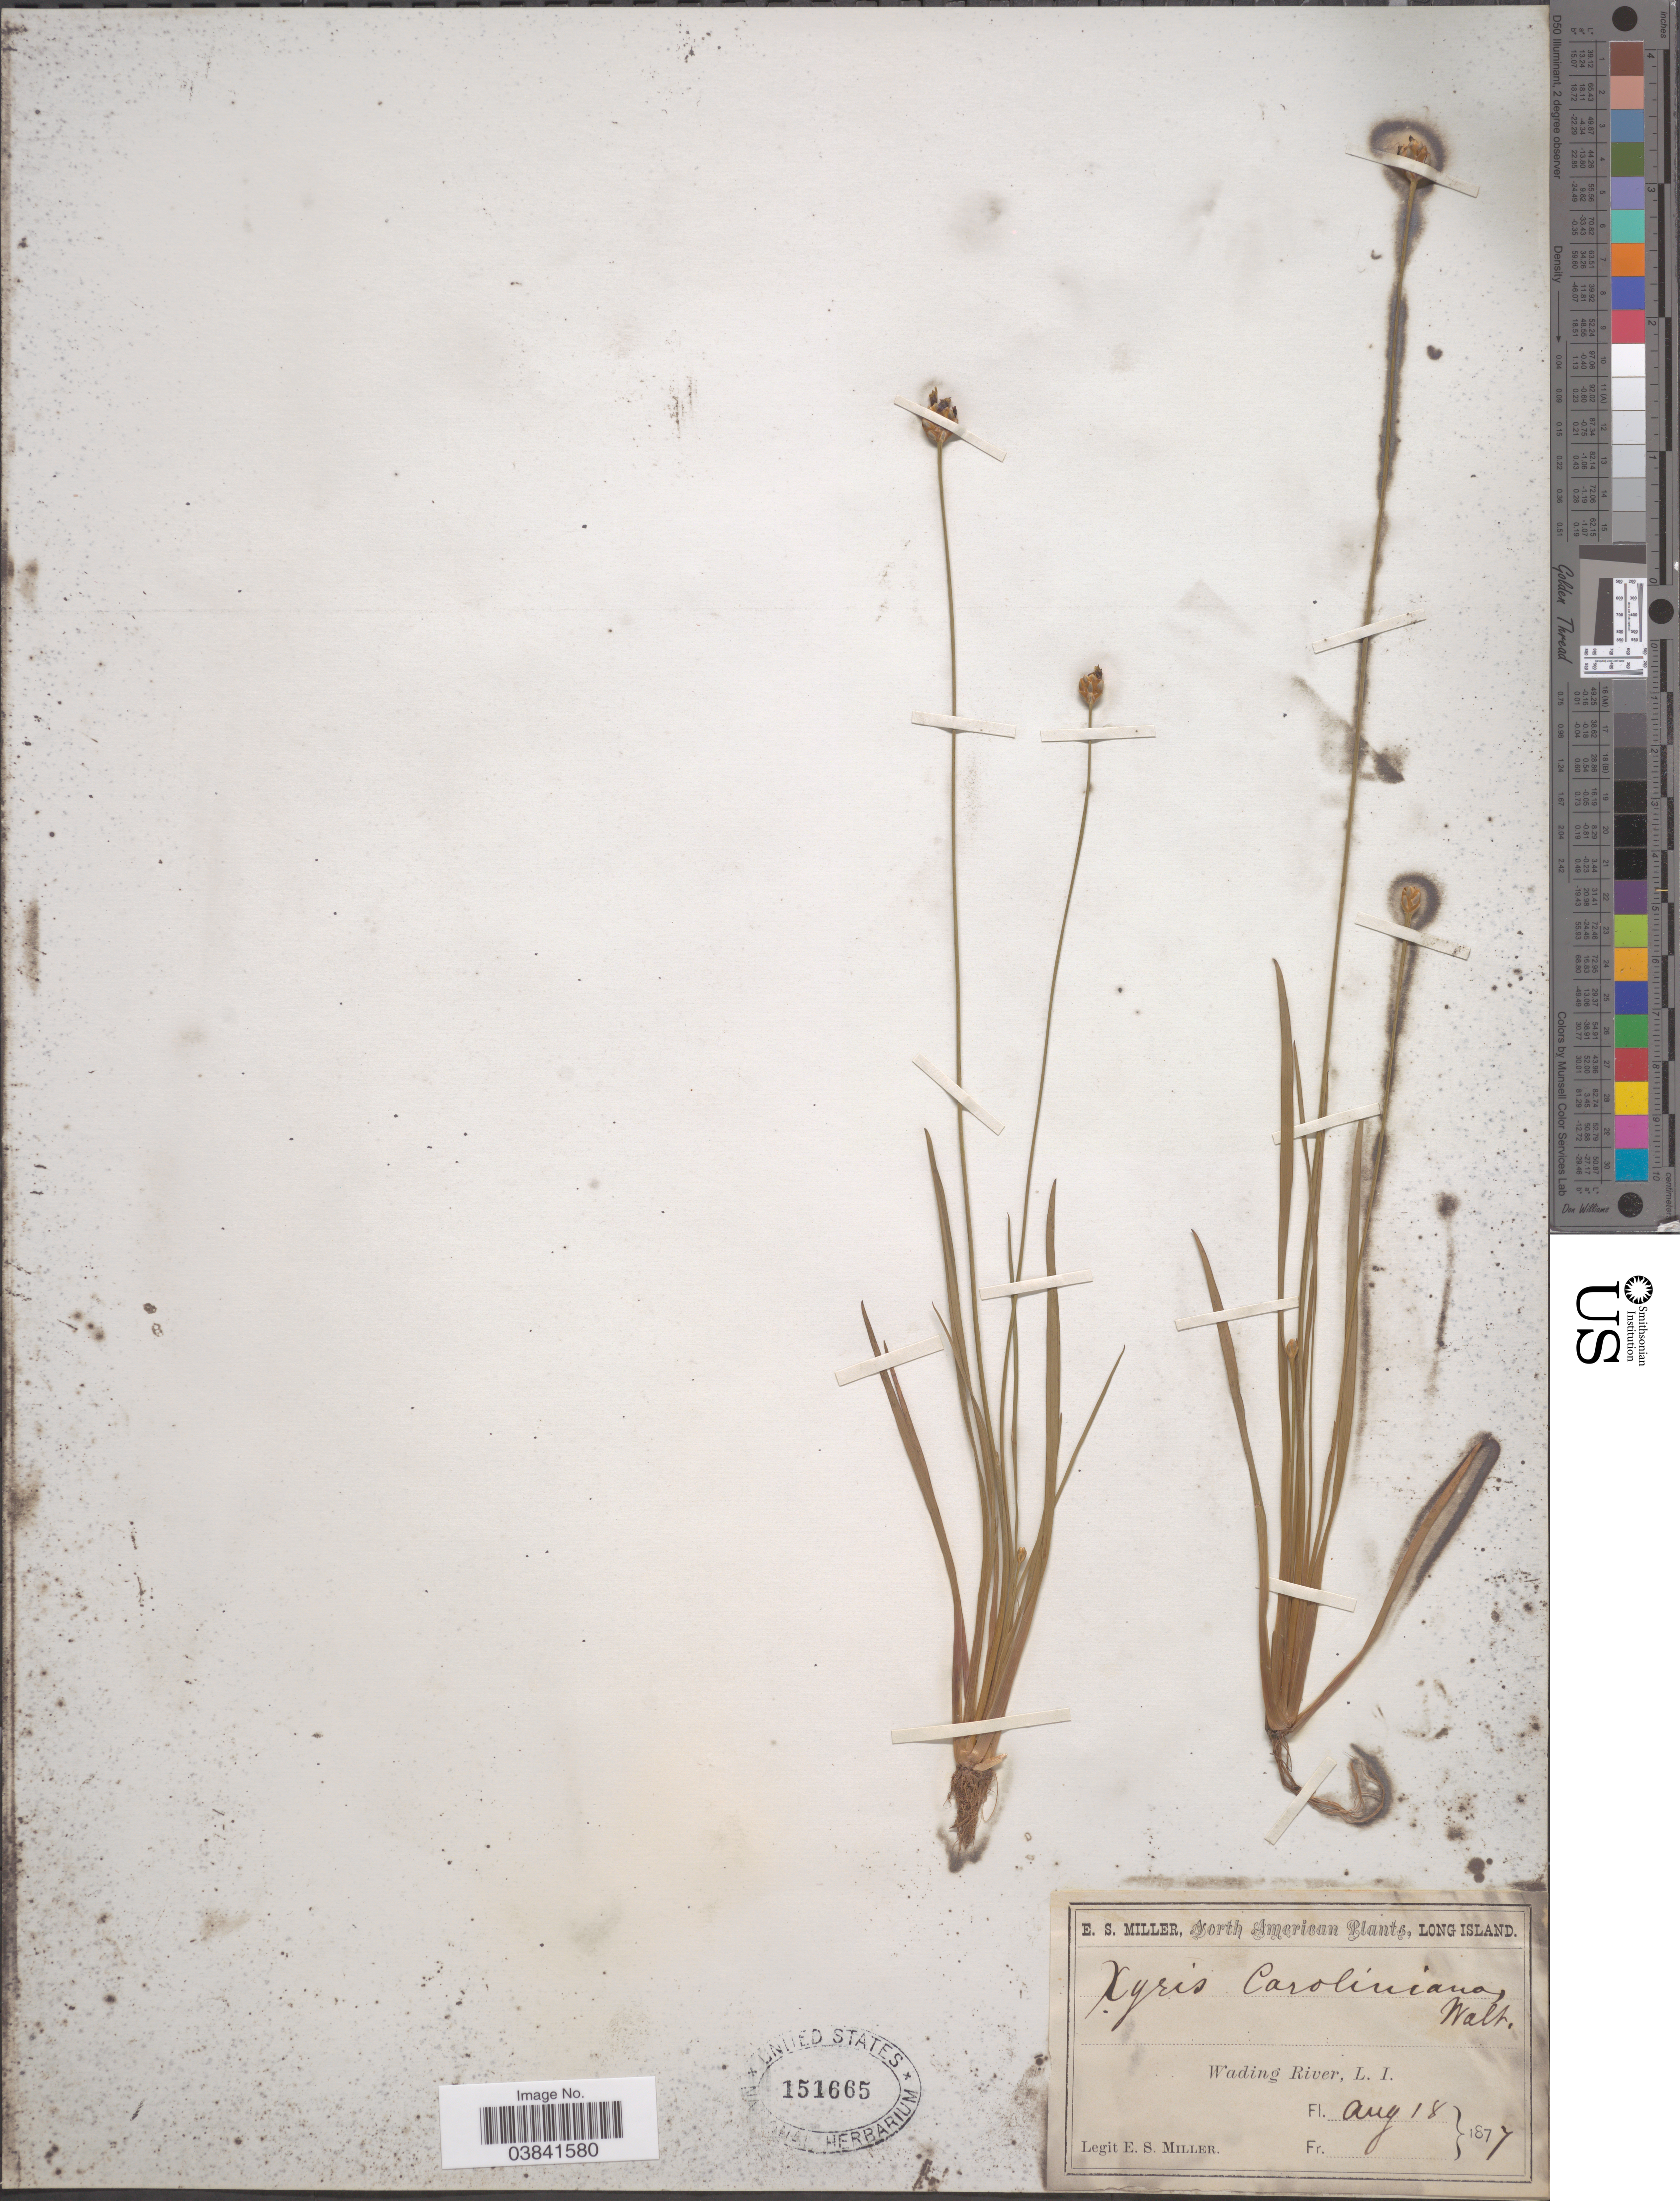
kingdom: Plantae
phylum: Tracheophyta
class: Liliopsida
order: Poales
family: Xyridaceae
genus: Xyris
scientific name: Xyris difformis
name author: Chapm.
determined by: Strong, Mark T., (BOT), Smithsonian Institution - National Museum of Natural History (UNITED STATES)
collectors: E. S. Miller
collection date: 1877-08-18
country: United States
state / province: New York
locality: Wading River, L. I.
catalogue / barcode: US 151665